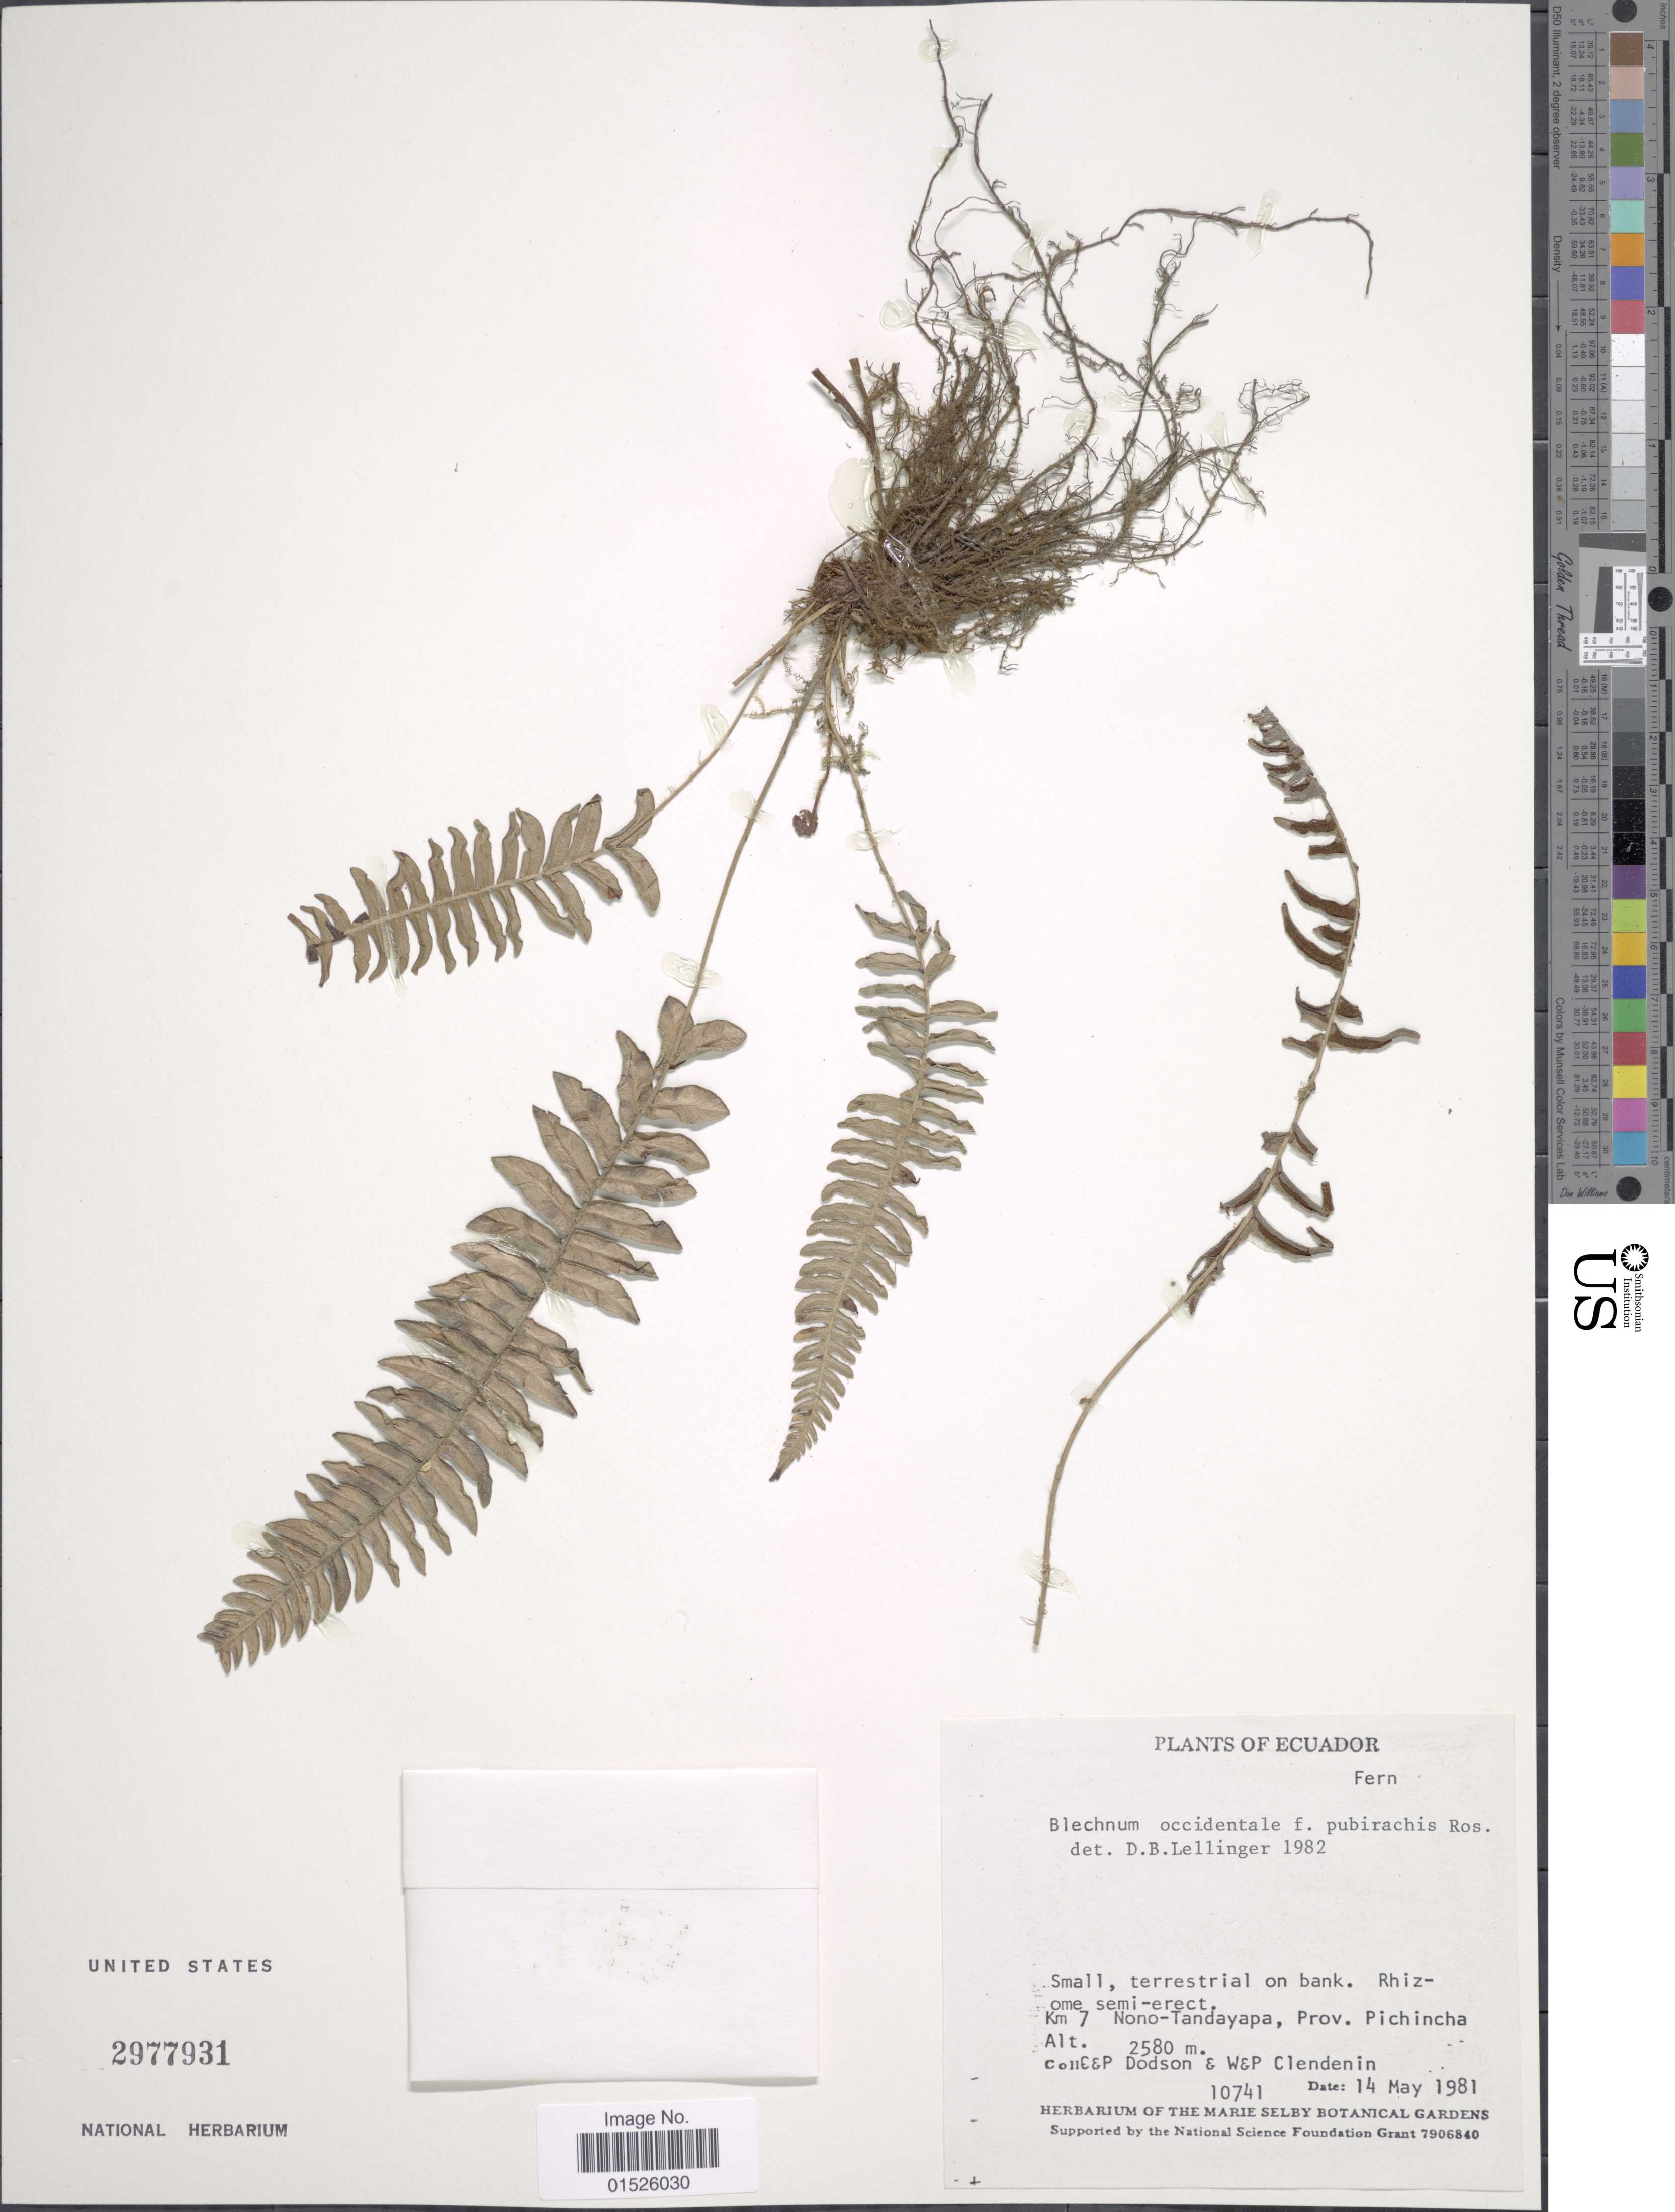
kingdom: Plantae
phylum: Tracheophyta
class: Polypodiopsida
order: Polypodiales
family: Blechnaceae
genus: Blechnum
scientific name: Blechnum glandulosum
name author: Link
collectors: E. Dodson, P. M. Dodson, W. Clendenin & P. Clendenin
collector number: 10741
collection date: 1981-05-14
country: Ecuador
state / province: Pichincha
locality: Ecuador, Km 7 Nono-Tandayapapa, Prov. Pichincha.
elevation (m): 2580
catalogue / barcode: US 2977931